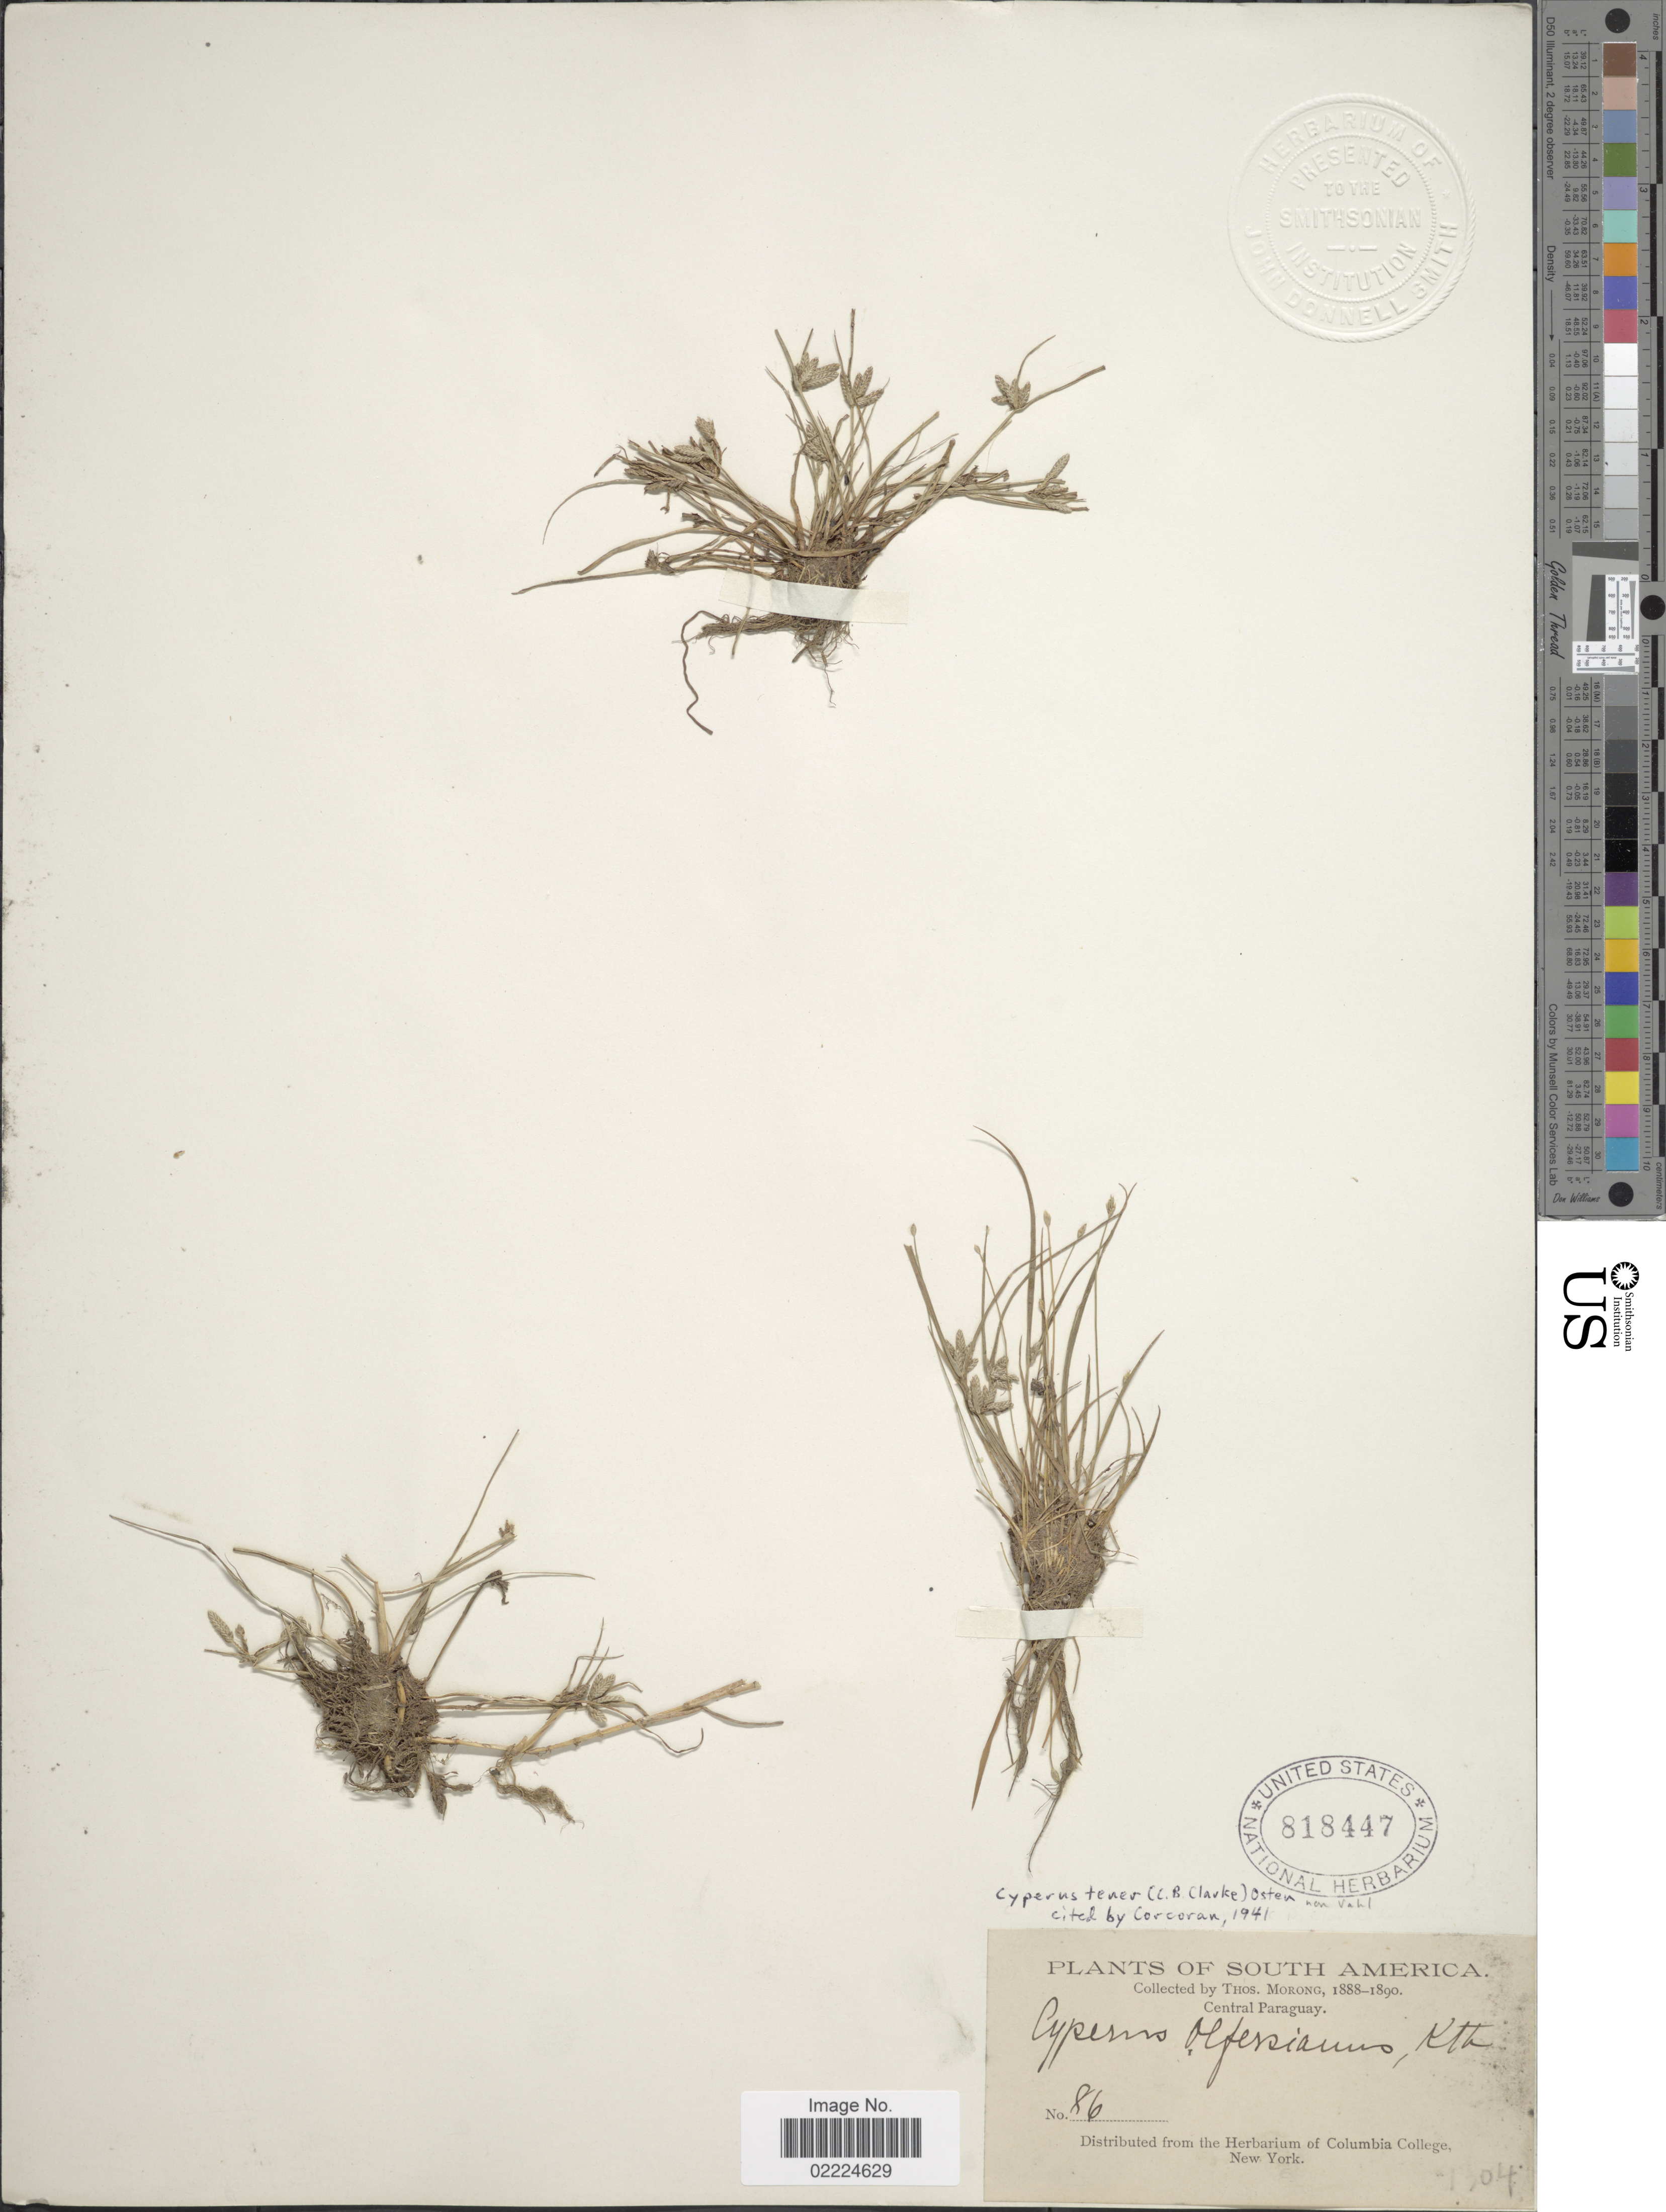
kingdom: Plantae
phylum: Tracheophyta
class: Liliopsida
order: Poales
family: Cyperaceae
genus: Cyperus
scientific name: Cyperus barrosianus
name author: Herter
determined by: Strong, Mark T., (BOT), Smithsonian Institution - National Museum of Natural History (UNITED STATES)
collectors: ex herb. T. Morong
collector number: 86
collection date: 1888/1890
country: Paraguay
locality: Central Paraguay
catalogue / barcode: US 818447